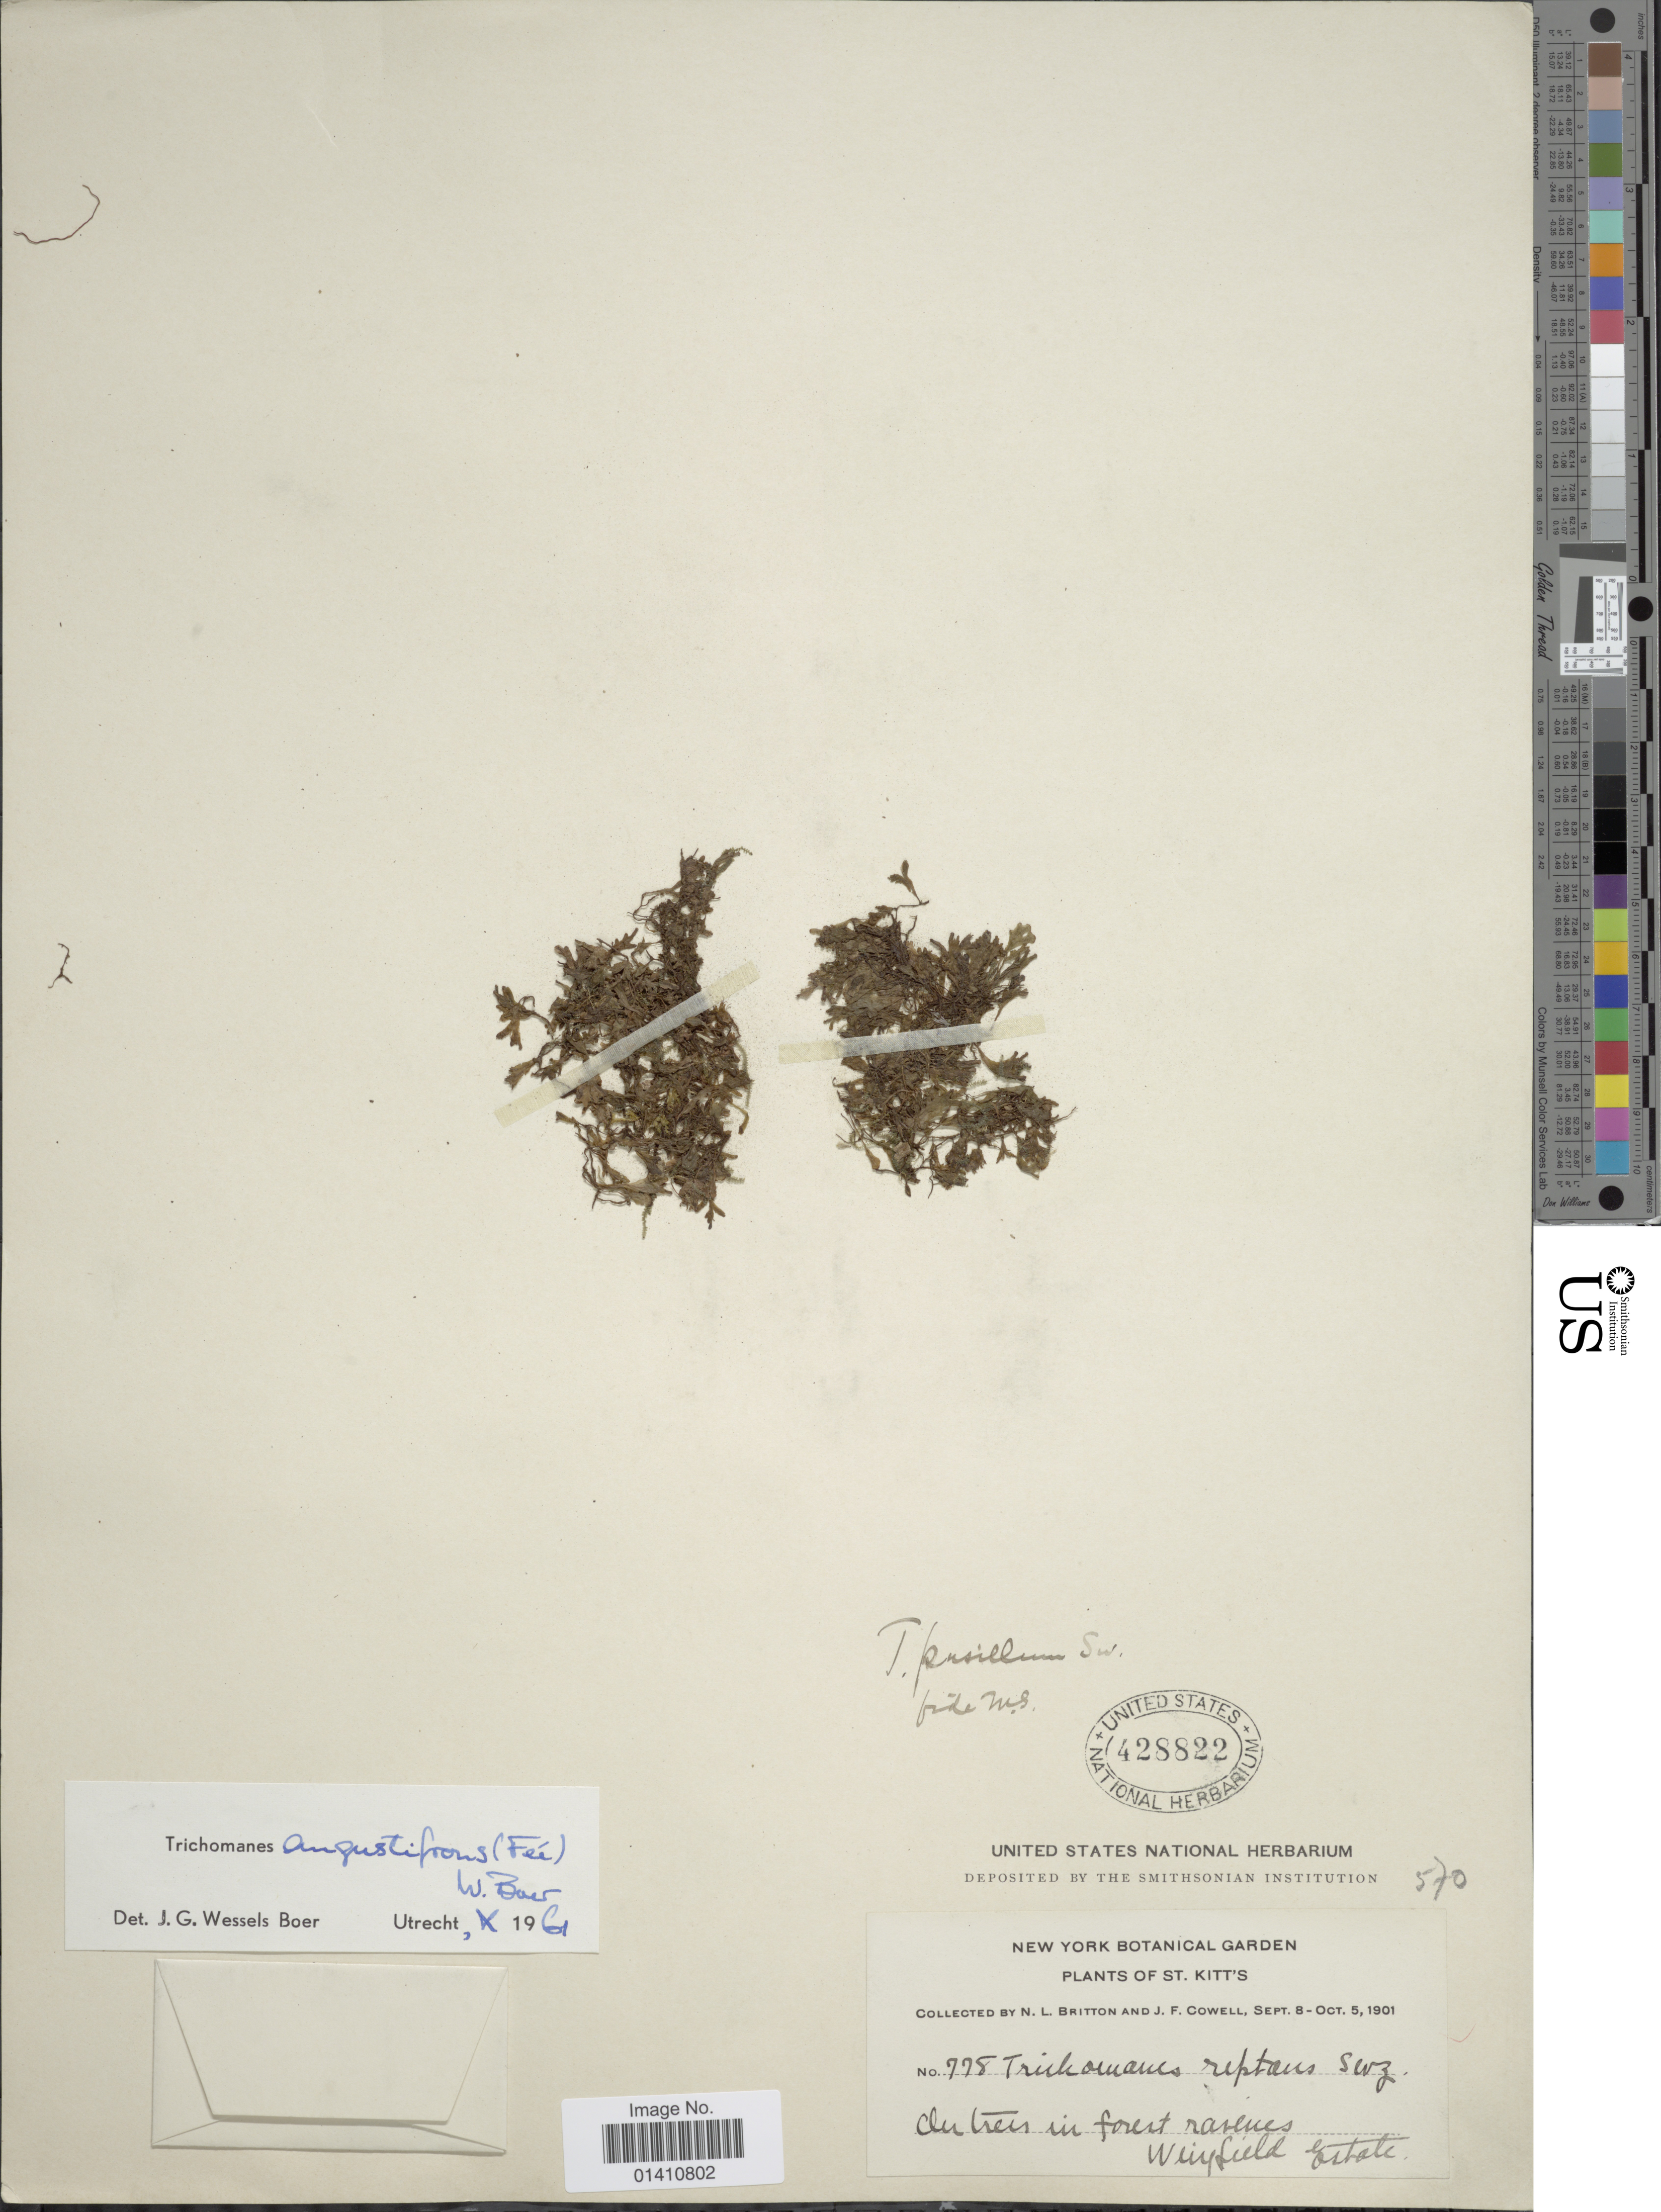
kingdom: Plantae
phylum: Tracheophyta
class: Polypodiopsida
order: Hymenophyllales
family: Hymenophyllaceae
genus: Didymoglossum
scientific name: Didymoglossum angustifrons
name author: Fée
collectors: N. Britton & J. F. Cowell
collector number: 778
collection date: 1901-09-08/1901-10-05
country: St. Christopher-Nevis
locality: St. Kiit's, Weiyfield Estate [interpreted]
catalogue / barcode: US 428822